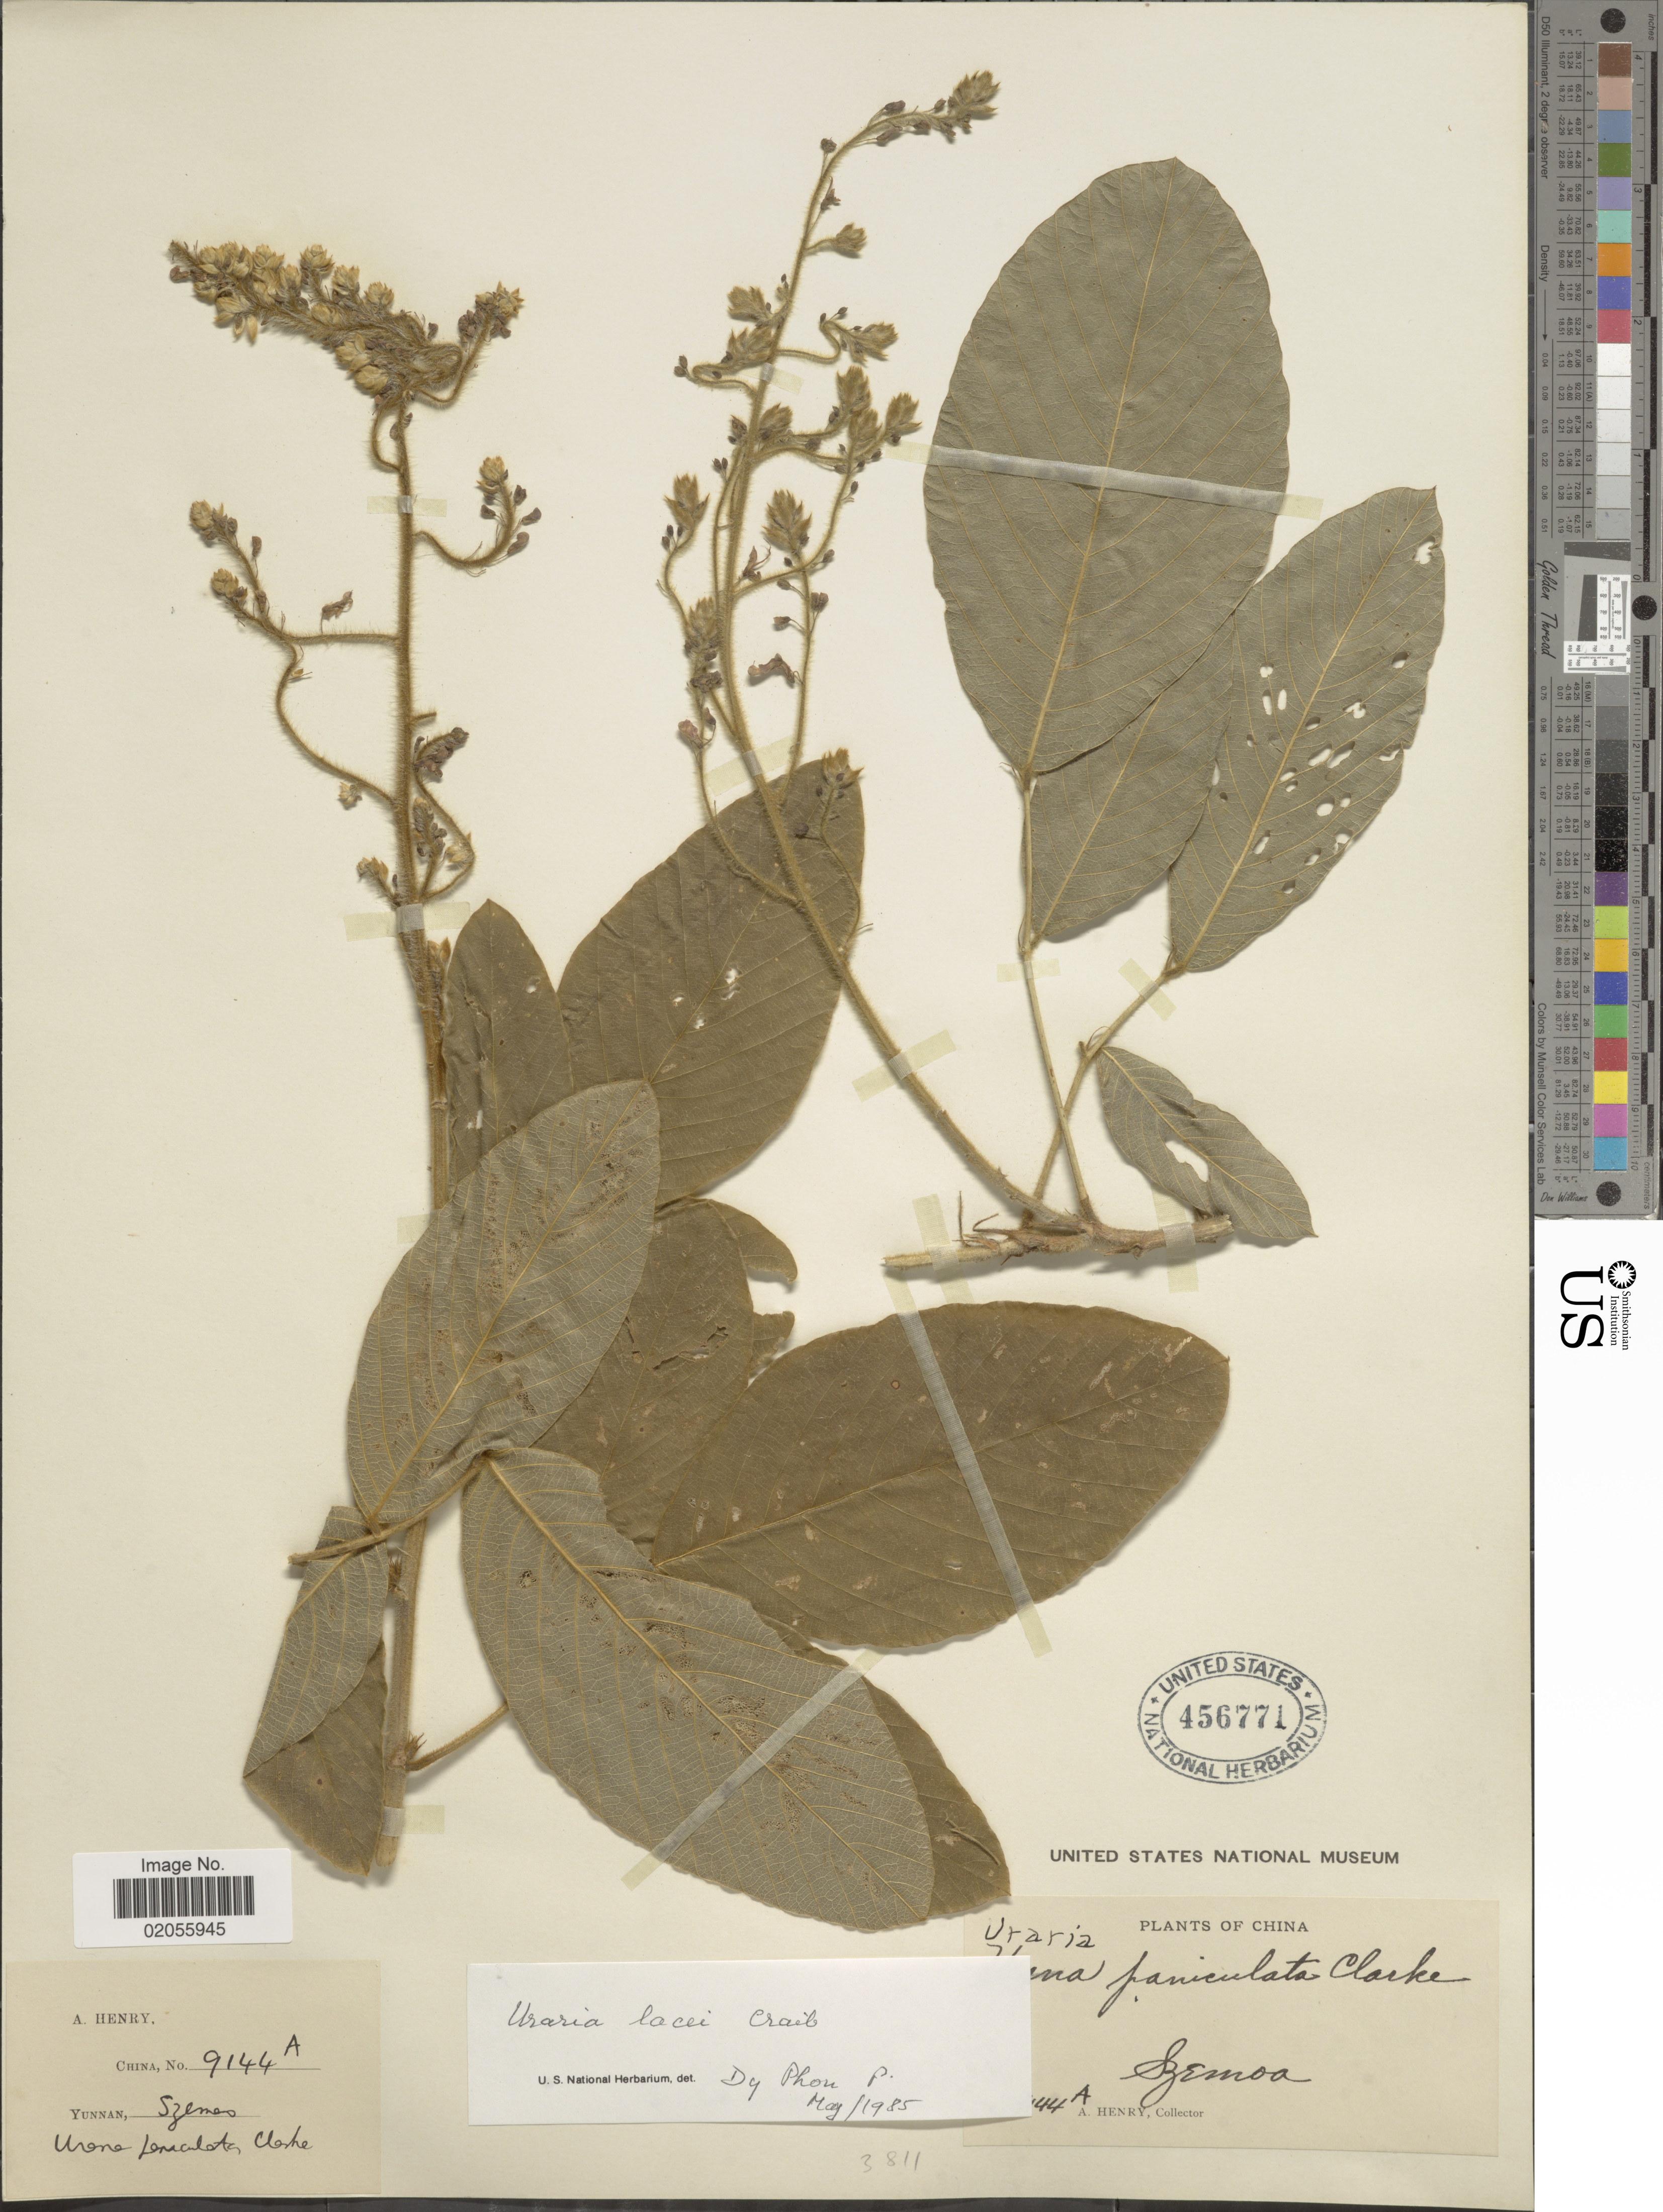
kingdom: Plantae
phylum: Tracheophyta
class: Magnoliopsida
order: Fabales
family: Fabaceae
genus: Uraria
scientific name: Uraria lacei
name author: Craib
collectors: A. Henry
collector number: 9144 A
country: China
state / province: Yunnan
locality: Szemao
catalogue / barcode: US 456771